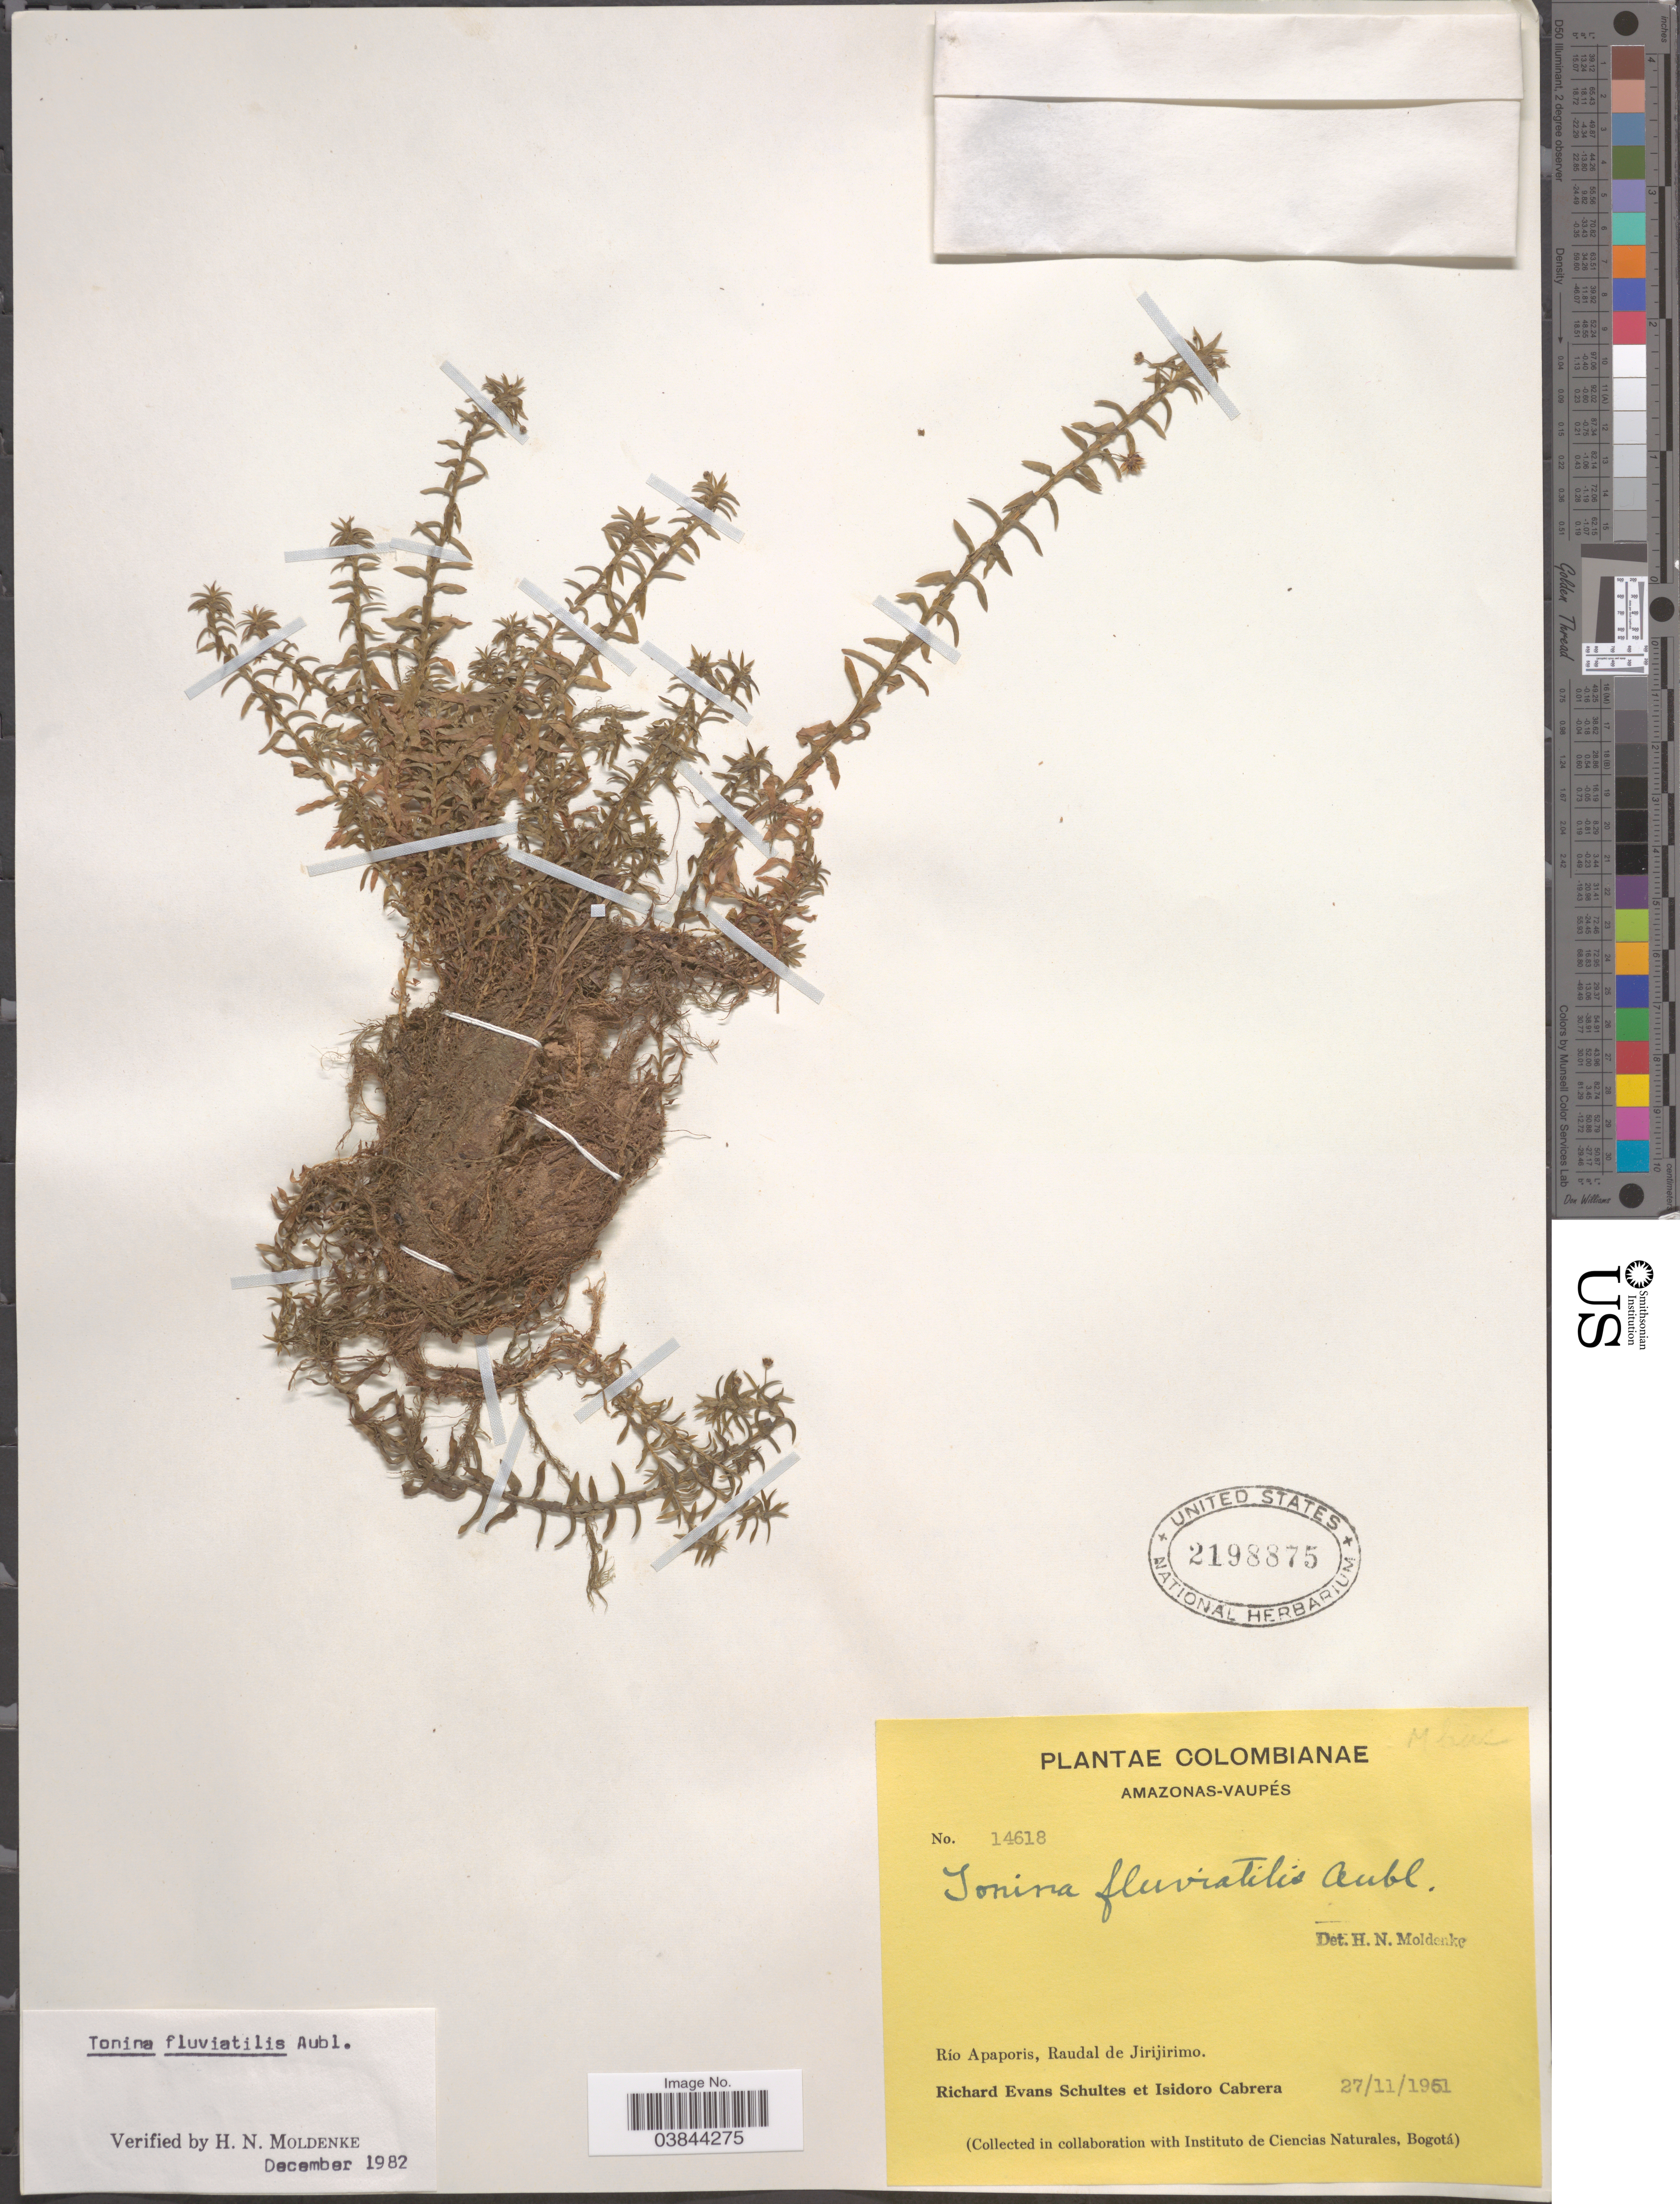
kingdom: Plantae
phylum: Tracheophyta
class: Liliopsida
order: Poales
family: Eriocaulaceae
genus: Tonina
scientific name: Tonina fluviatilis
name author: Aubl.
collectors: R. E. Schultes & I. Cabrera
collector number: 14618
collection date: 1951-11-27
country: Colombia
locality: Amazonas - Vaupés. Río Apaporis, Raudal de Jirijirimo.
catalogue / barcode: US 2198875